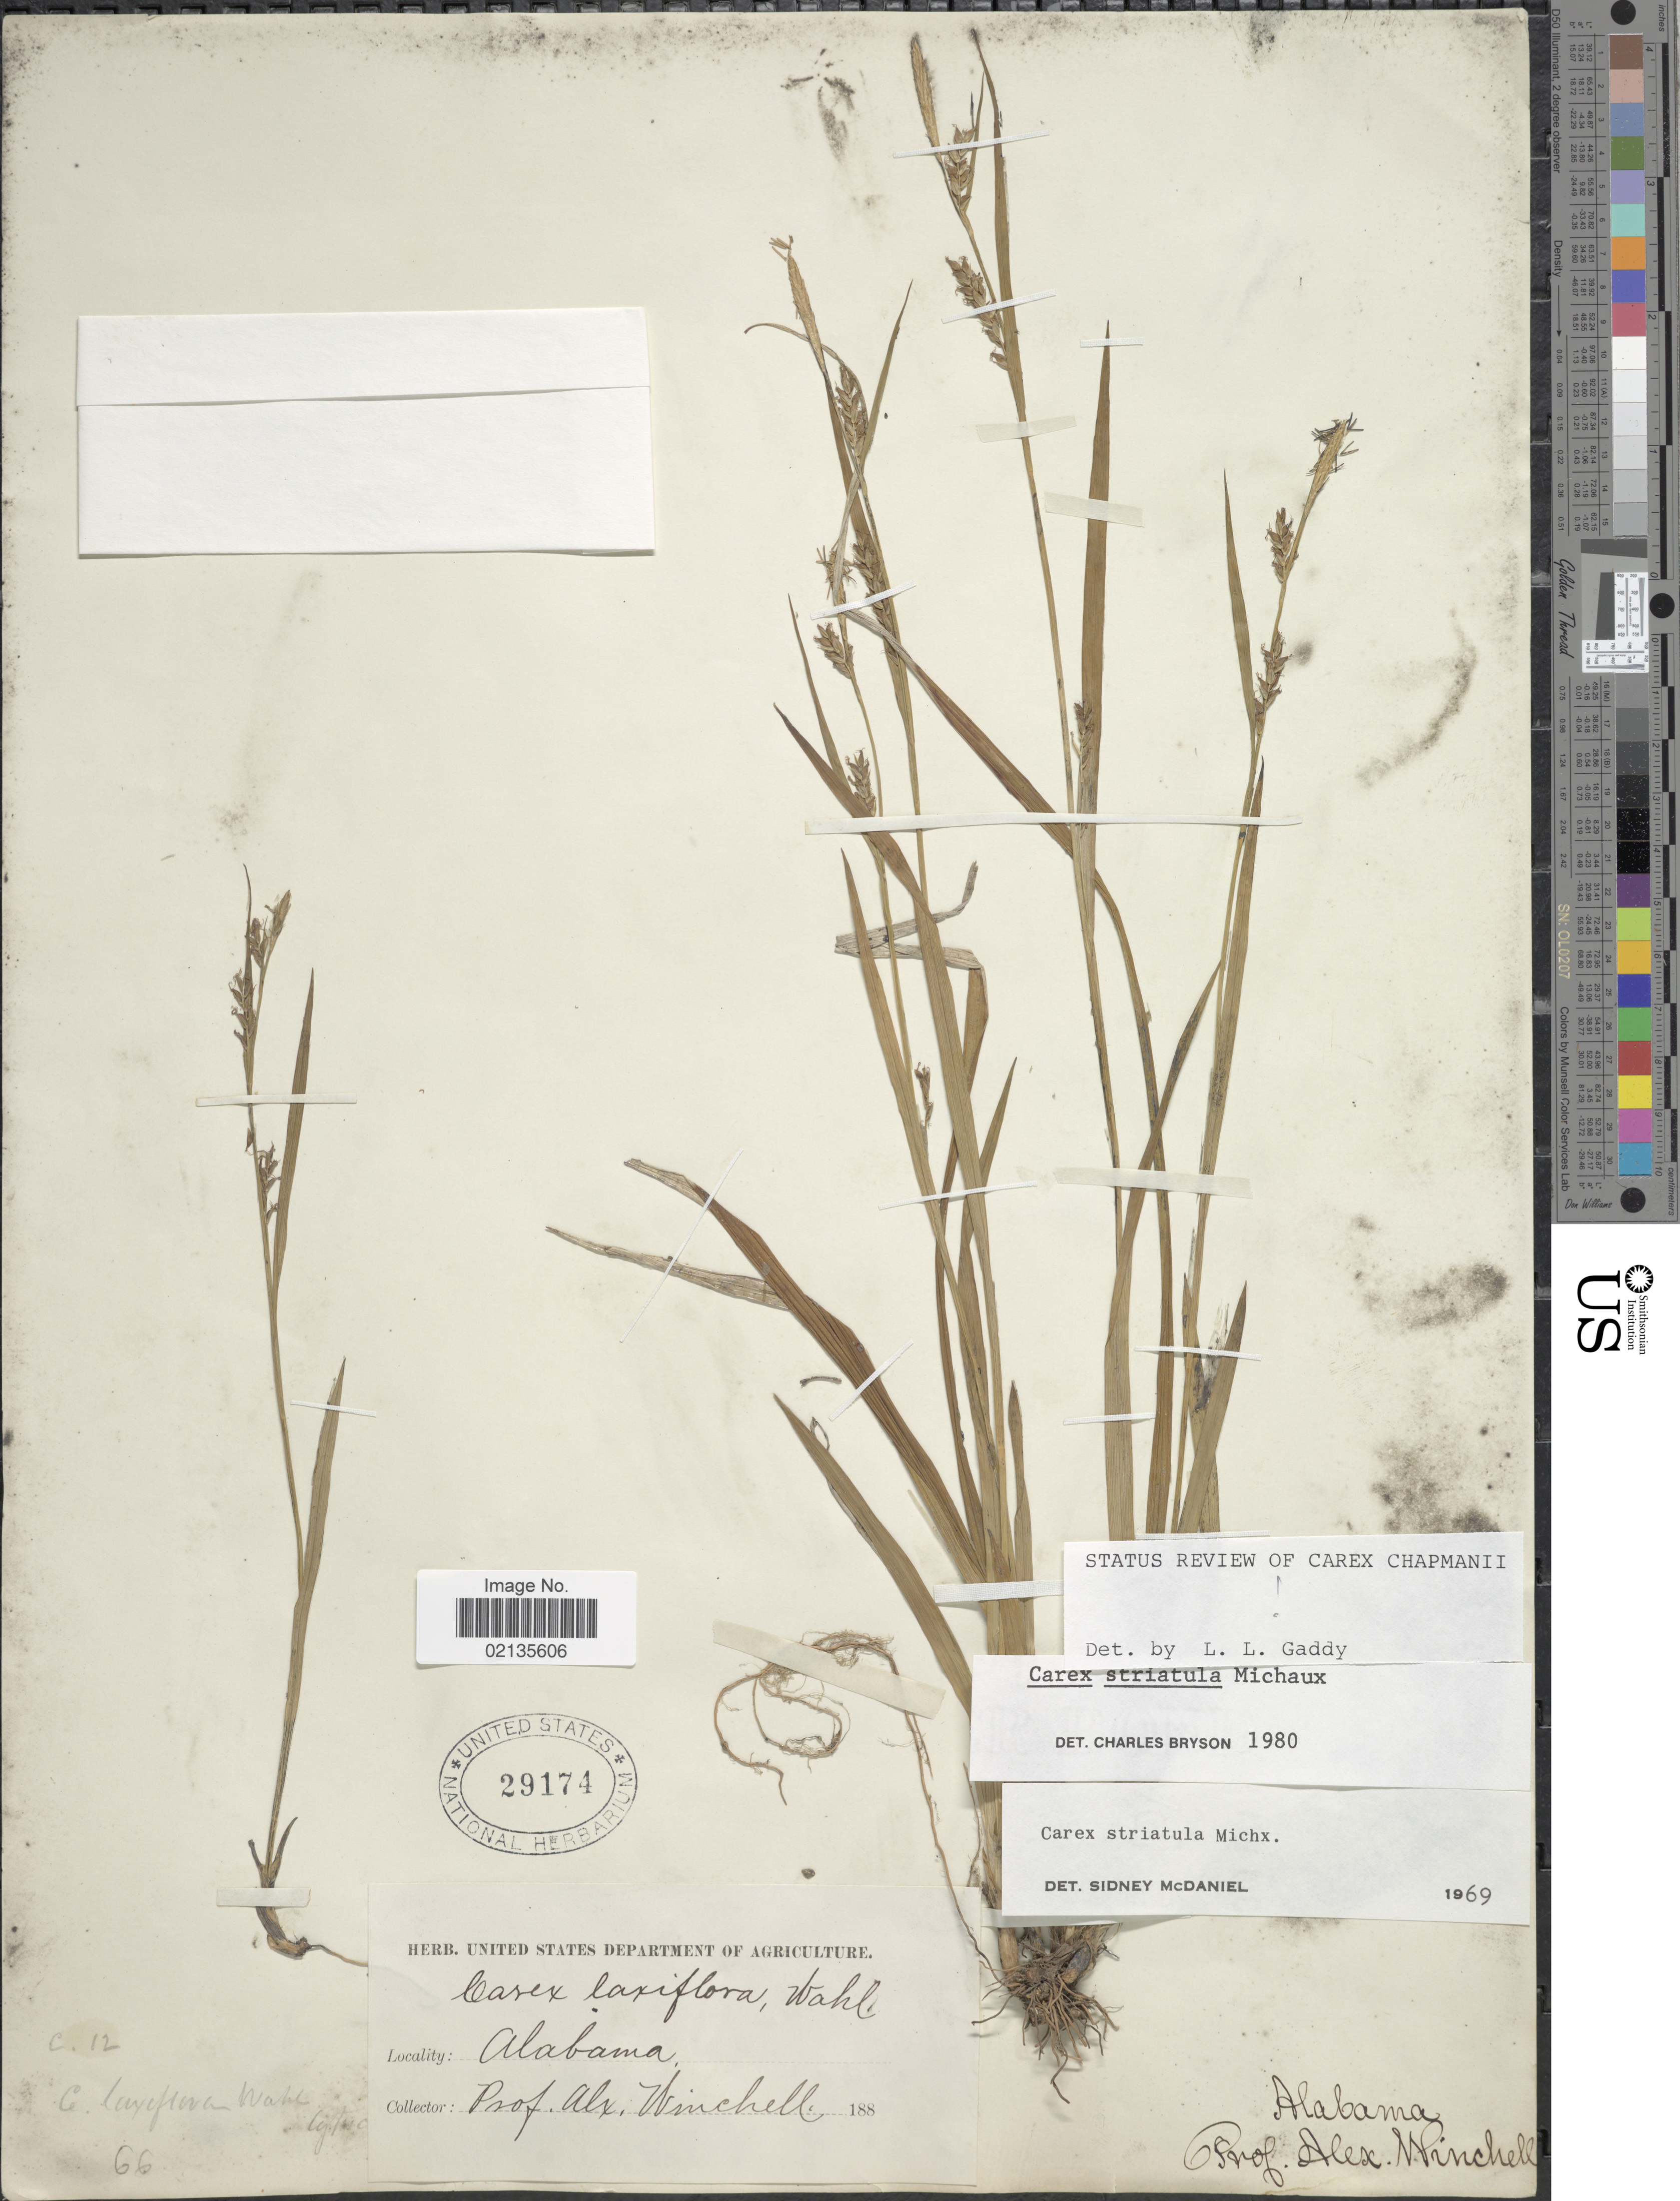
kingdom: Plantae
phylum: Tracheophyta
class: Liliopsida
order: Poales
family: Cyperaceae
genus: Carex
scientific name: Carex striatula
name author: Michx.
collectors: A. Winchell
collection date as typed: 188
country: United States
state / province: Alabama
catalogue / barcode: US 29174